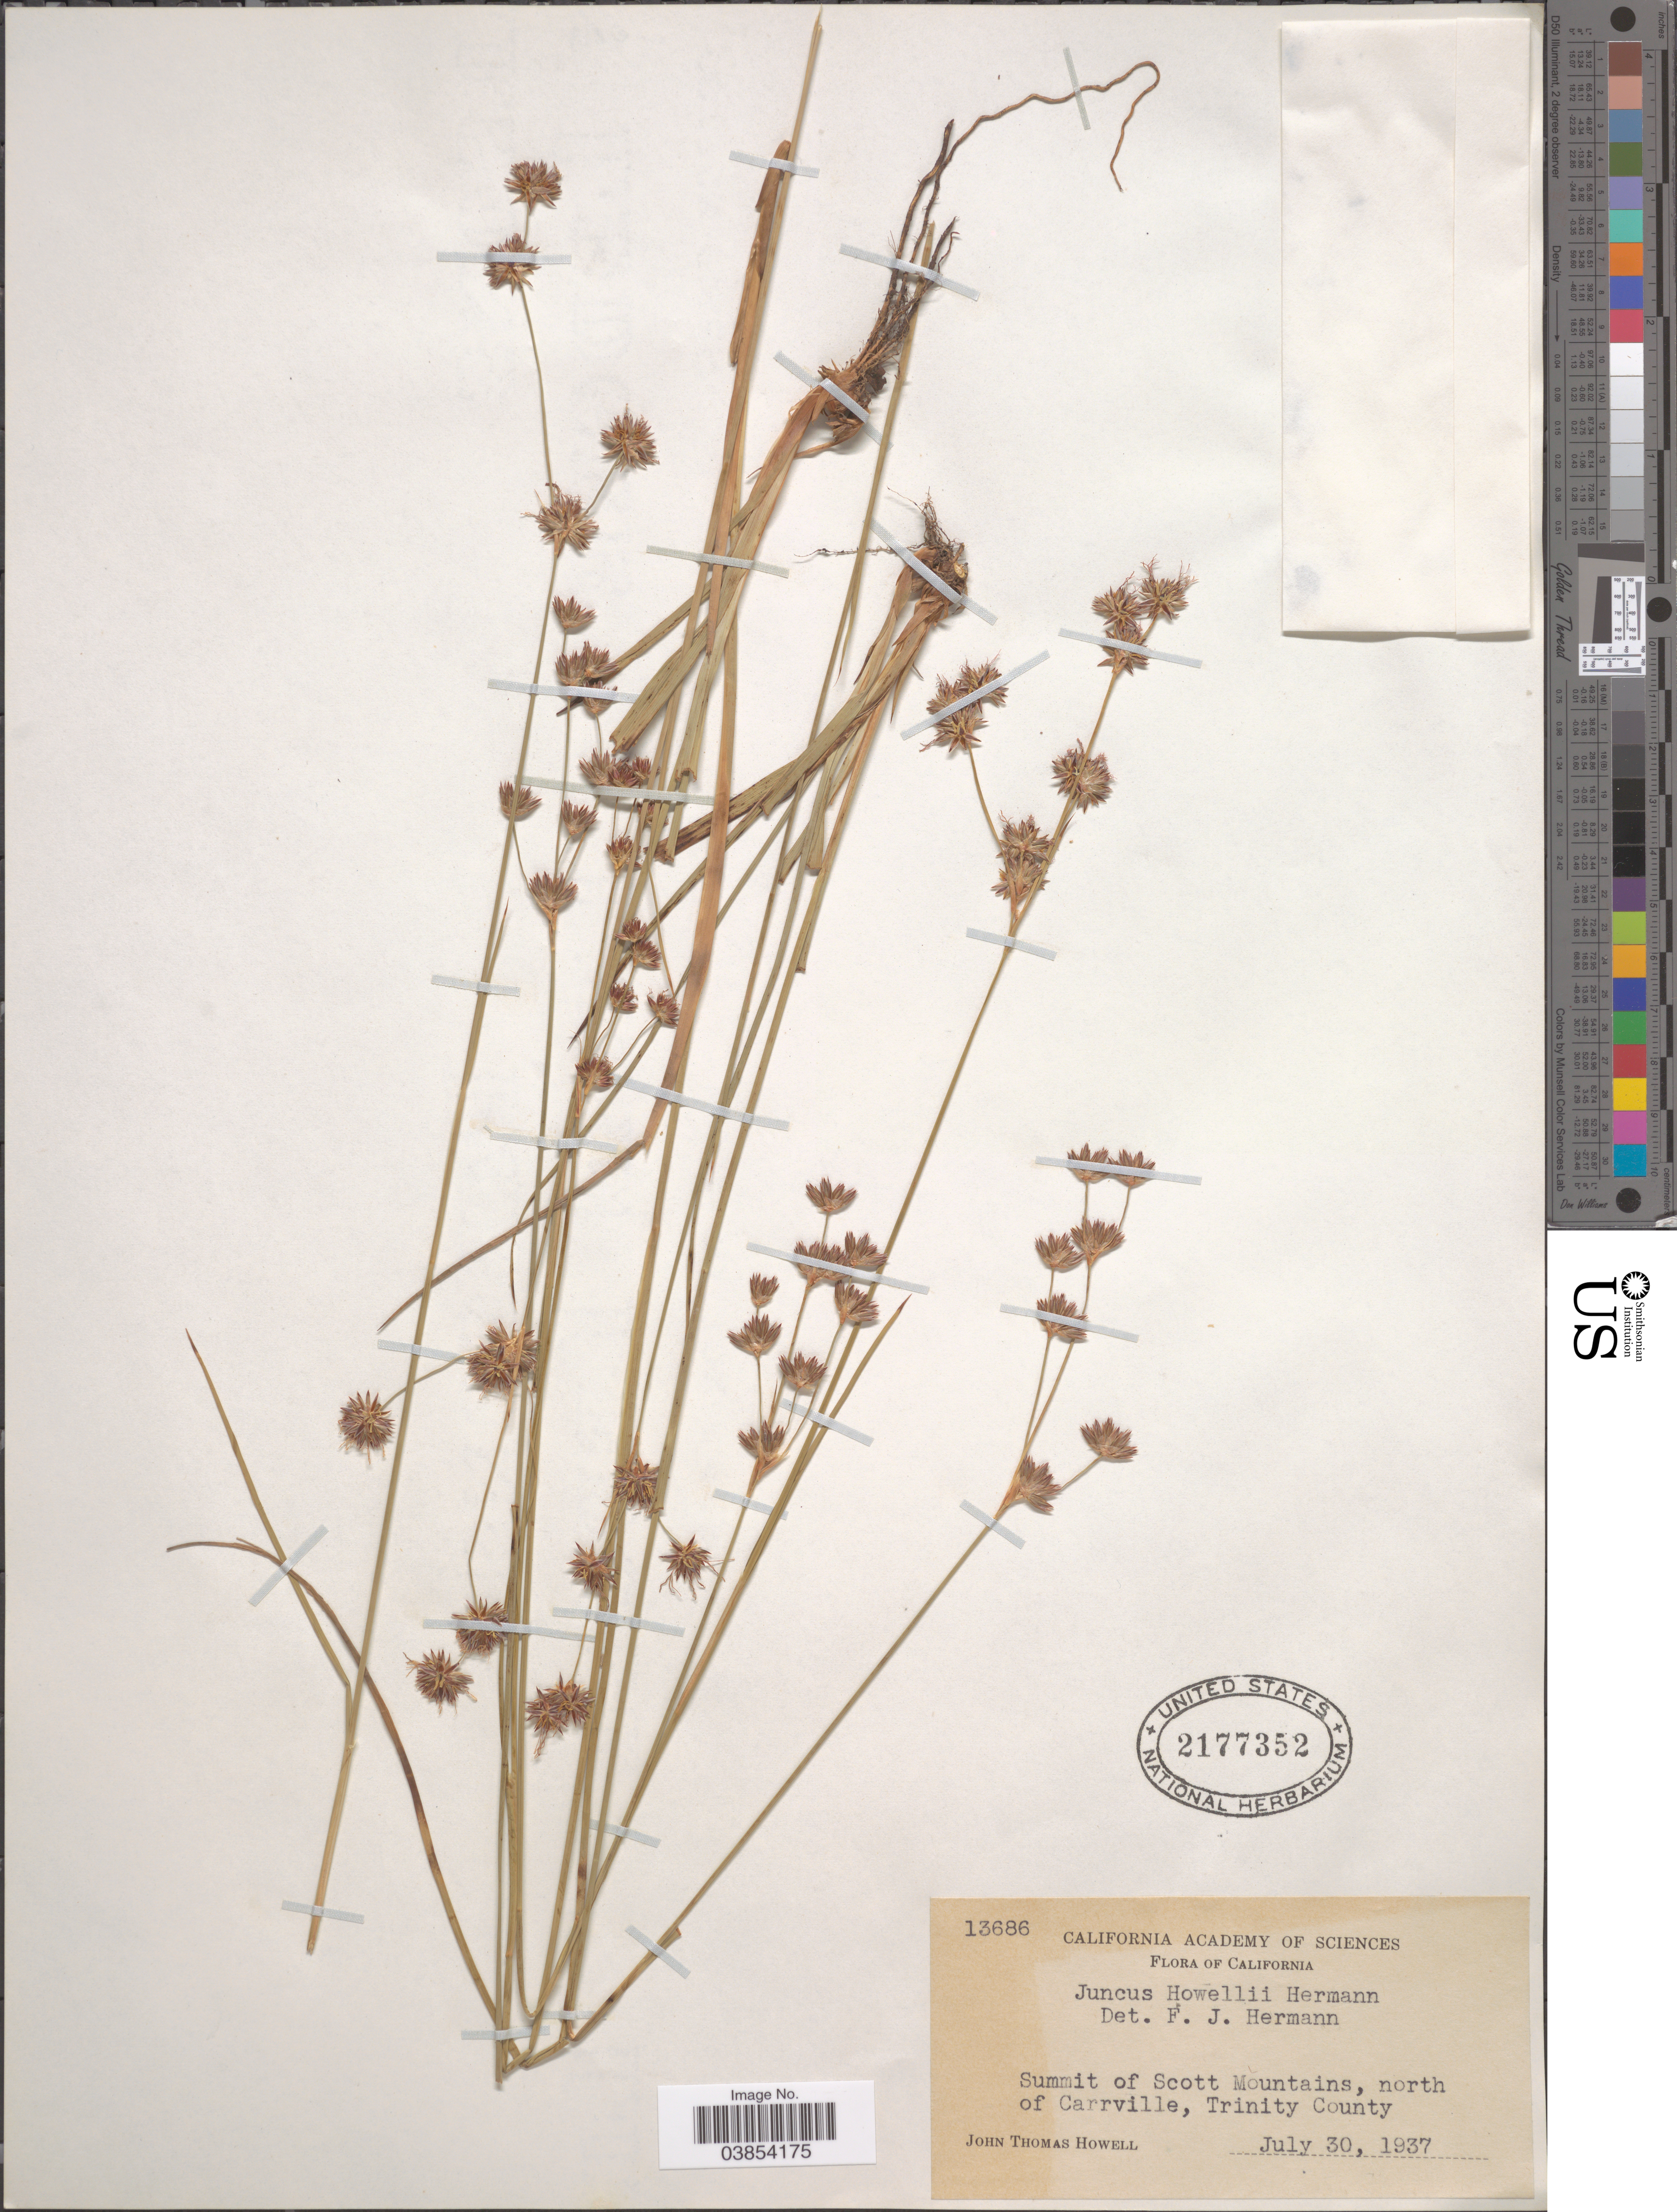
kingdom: Plantae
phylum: Tracheophyta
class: Liliopsida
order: Poales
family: Juncaceae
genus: Juncus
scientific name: Juncus howellii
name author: F.J. Herm.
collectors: J. T. Howell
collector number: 13686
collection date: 1937-07-30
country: United States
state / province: California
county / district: Trinity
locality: Summit of Scott Mountains, north of Carrville, Trinity County.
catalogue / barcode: US 2177352